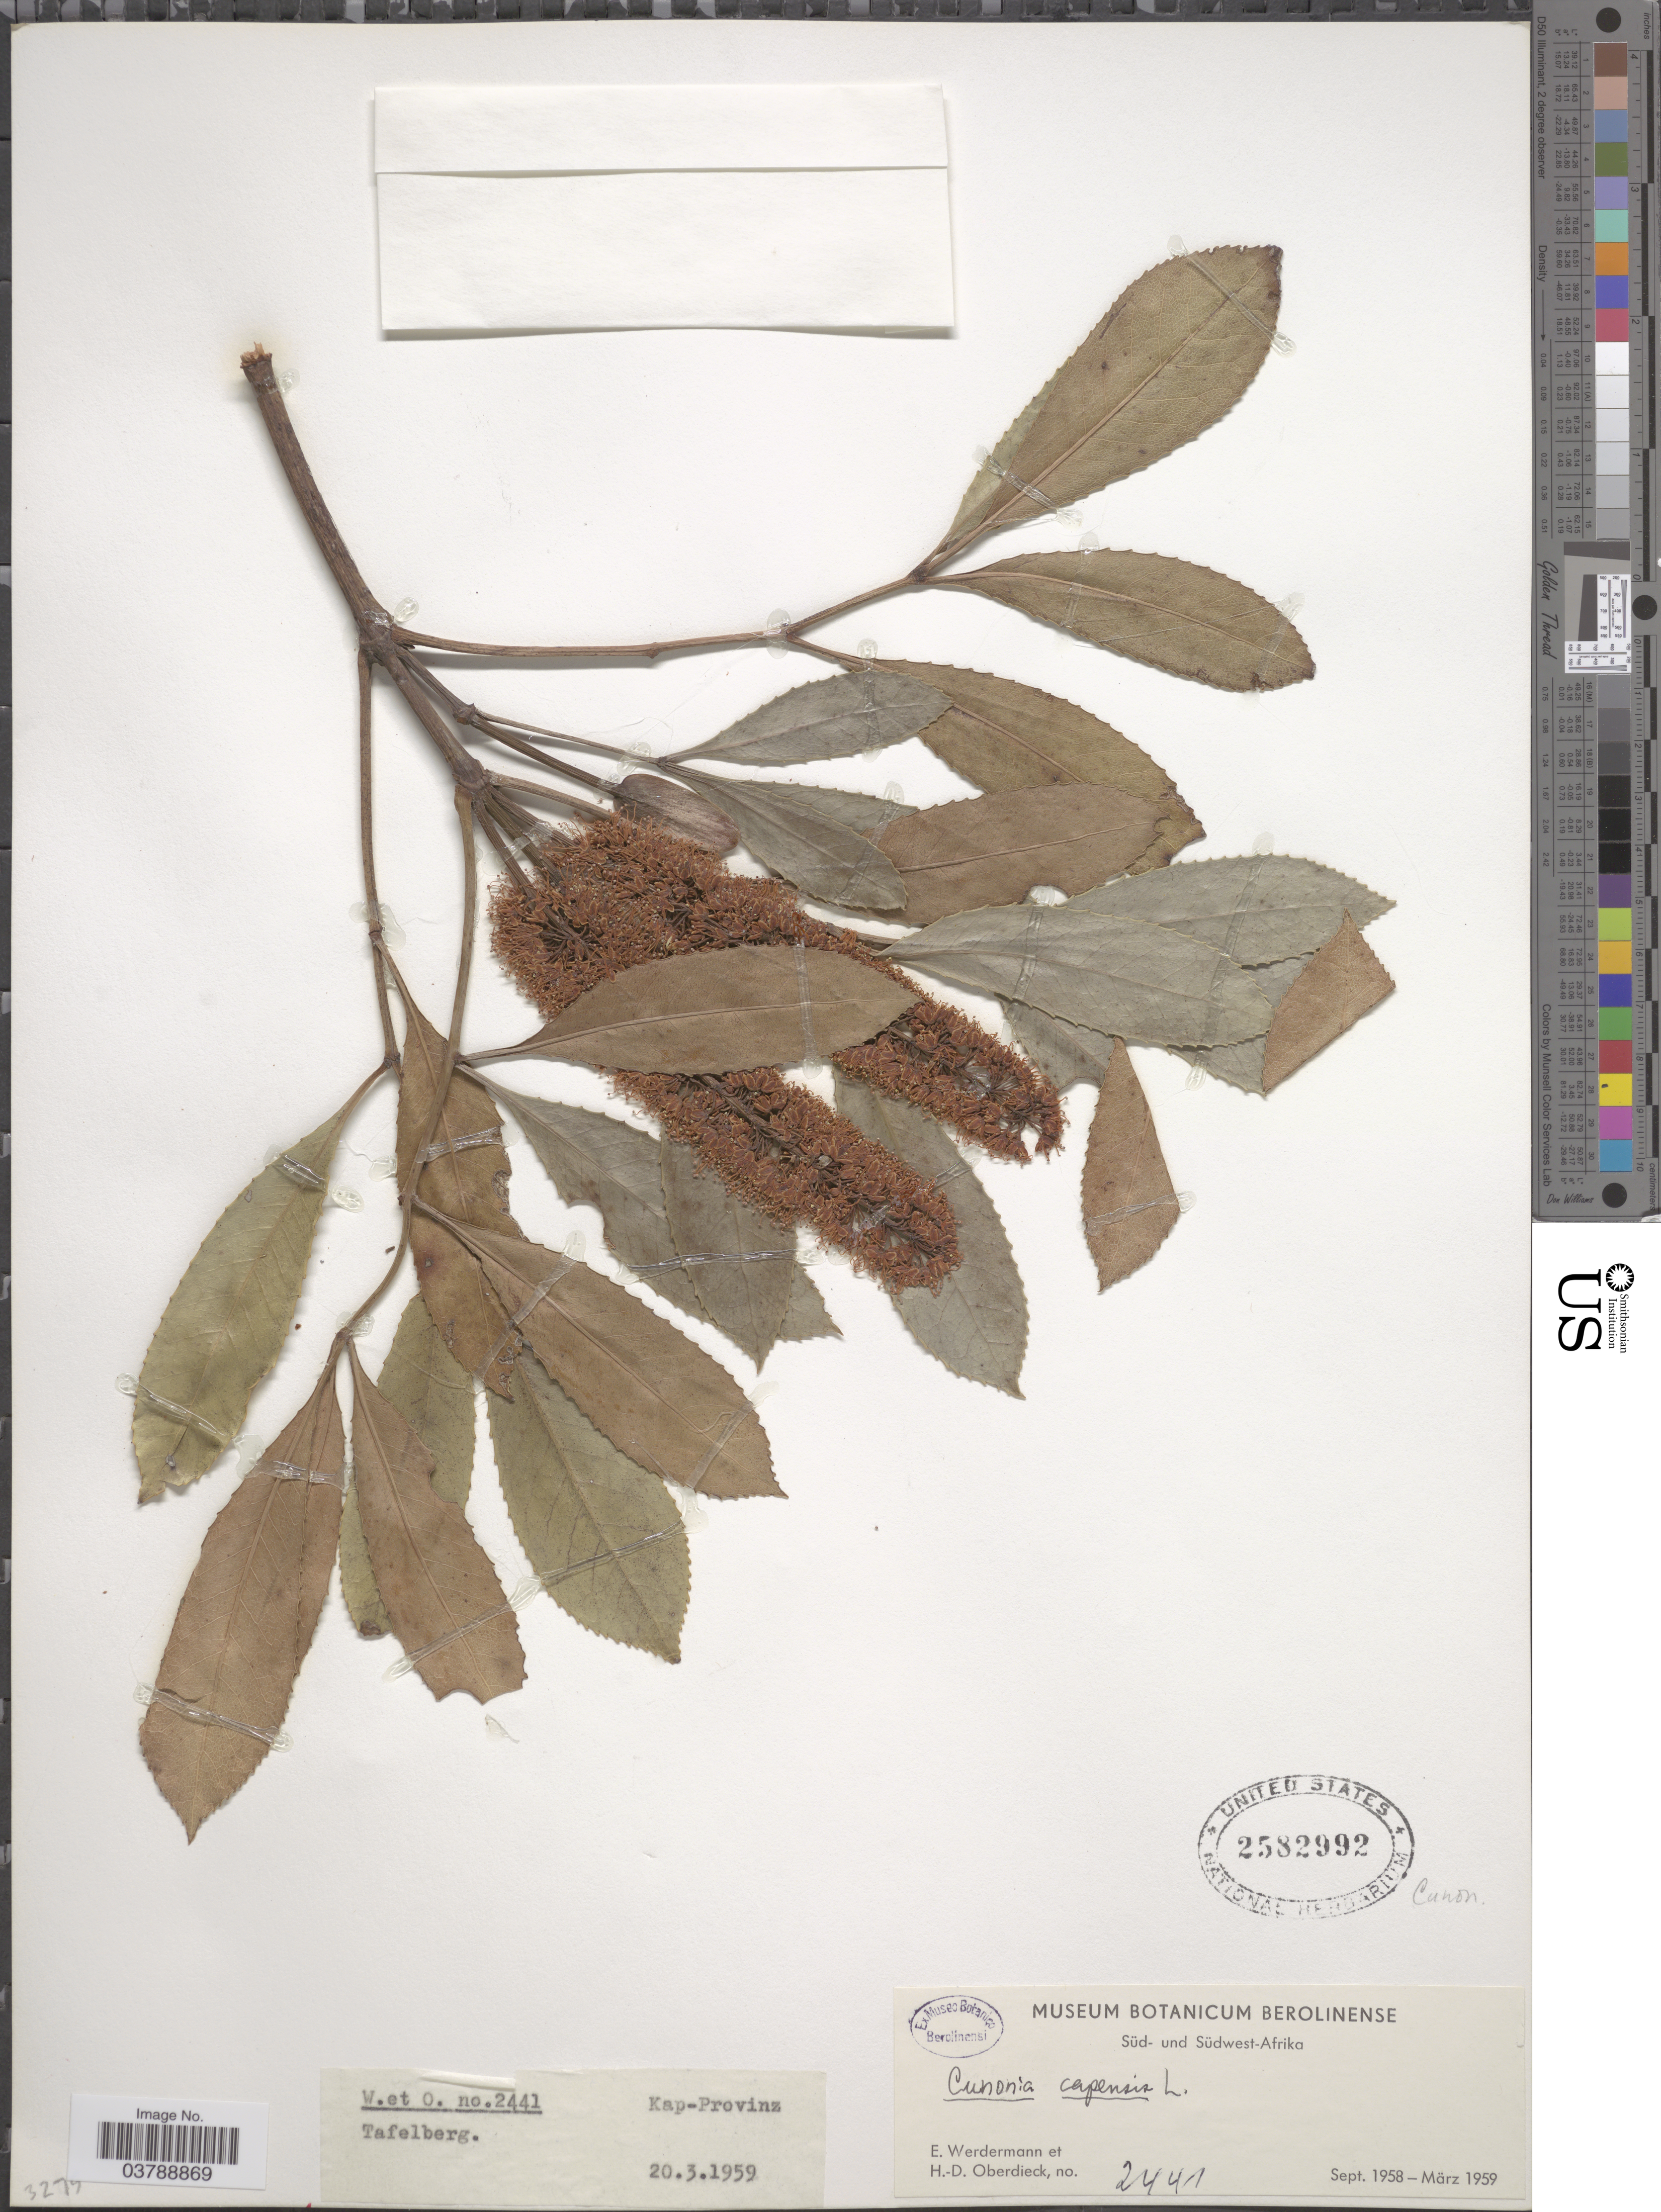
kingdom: Plantae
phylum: Tracheophyta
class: Magnoliopsida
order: Oxalidales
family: Cunoniaceae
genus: Cunonia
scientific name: Cunonia capensis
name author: L.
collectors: E. Werdermann & H. Oberdieck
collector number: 2441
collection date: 1959-03-20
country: South Africa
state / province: Western Cape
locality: Süd-Afrika. Kap-Provinz. Tafelberg.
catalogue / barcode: US 2582992